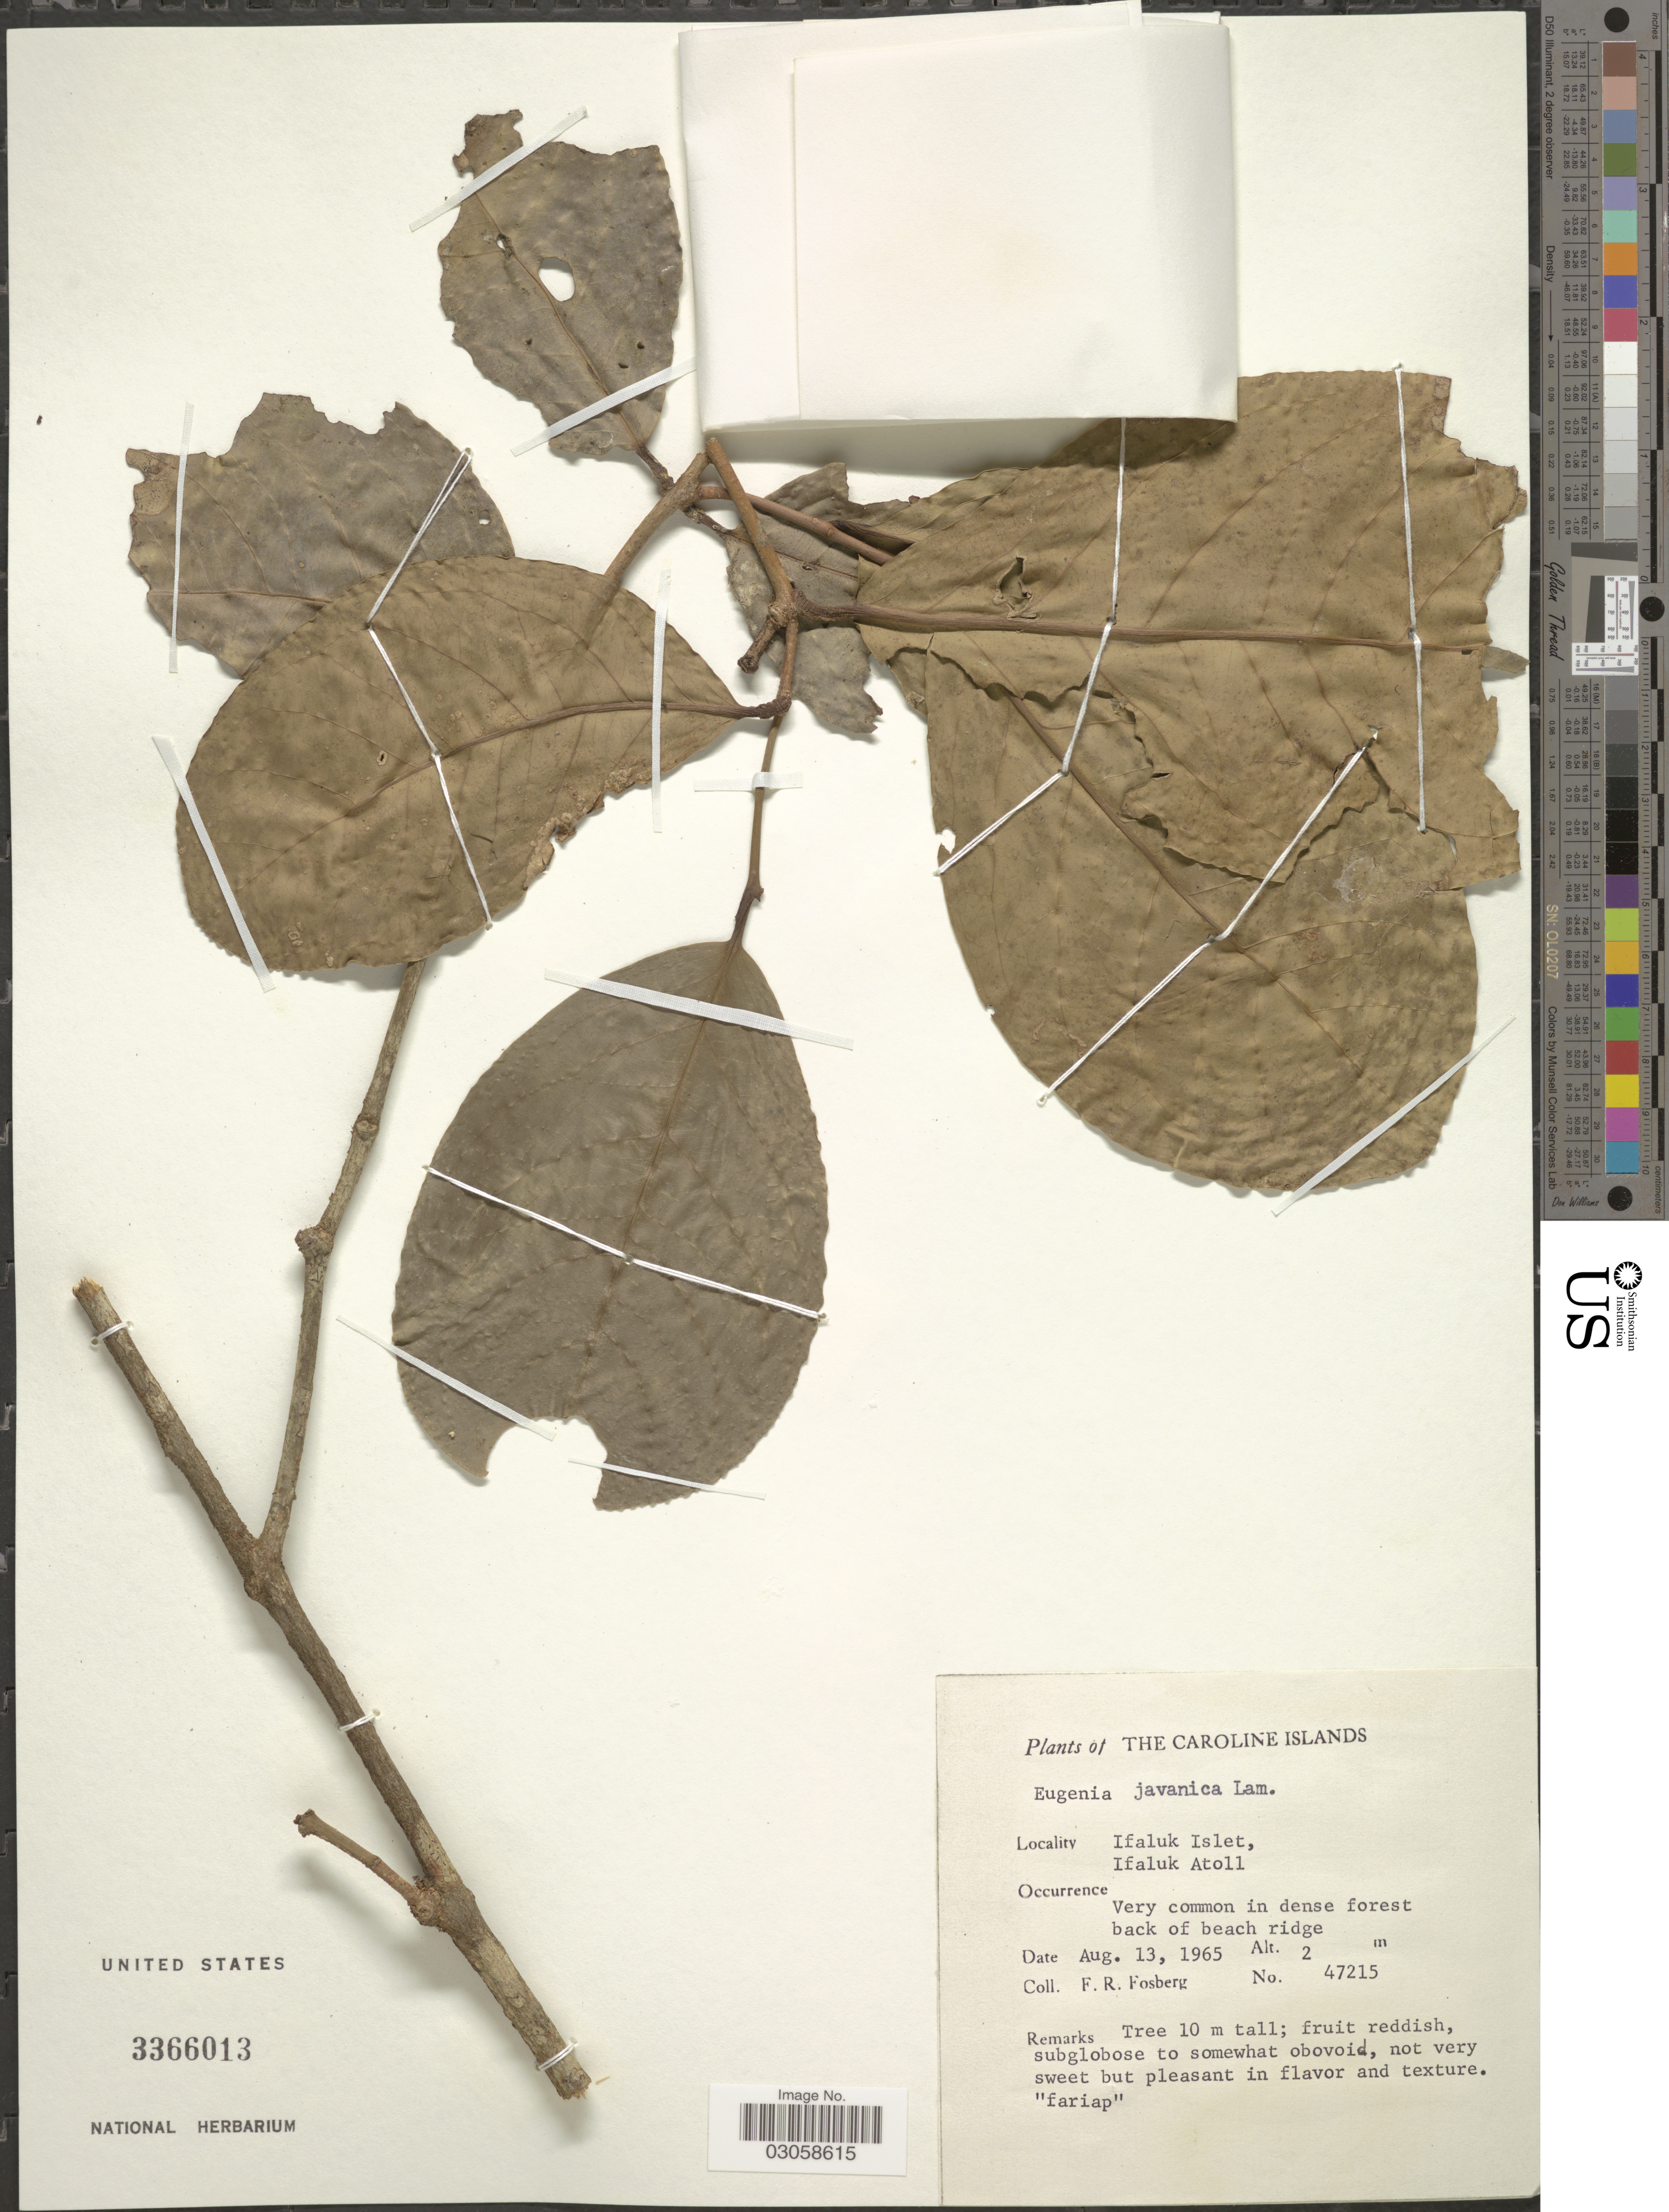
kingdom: Plantae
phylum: Tracheophyta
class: Magnoliopsida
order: Myrtales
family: Myrtaceae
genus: Syzygium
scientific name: Syzygium samarangense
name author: (Blume) Merr. & L.M. Perry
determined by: Strong, Mark T., (BOT), Smithsonian Institution - National Museum of Natural History (UNITED STATES)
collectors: F. R. Fosberg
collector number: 47215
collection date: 1965-08-13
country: Micronesia, Federated States of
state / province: Yap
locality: Caroline Islands. Ifaluk Islet, Ifaluk Atoll.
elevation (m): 2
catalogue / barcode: US 3366013